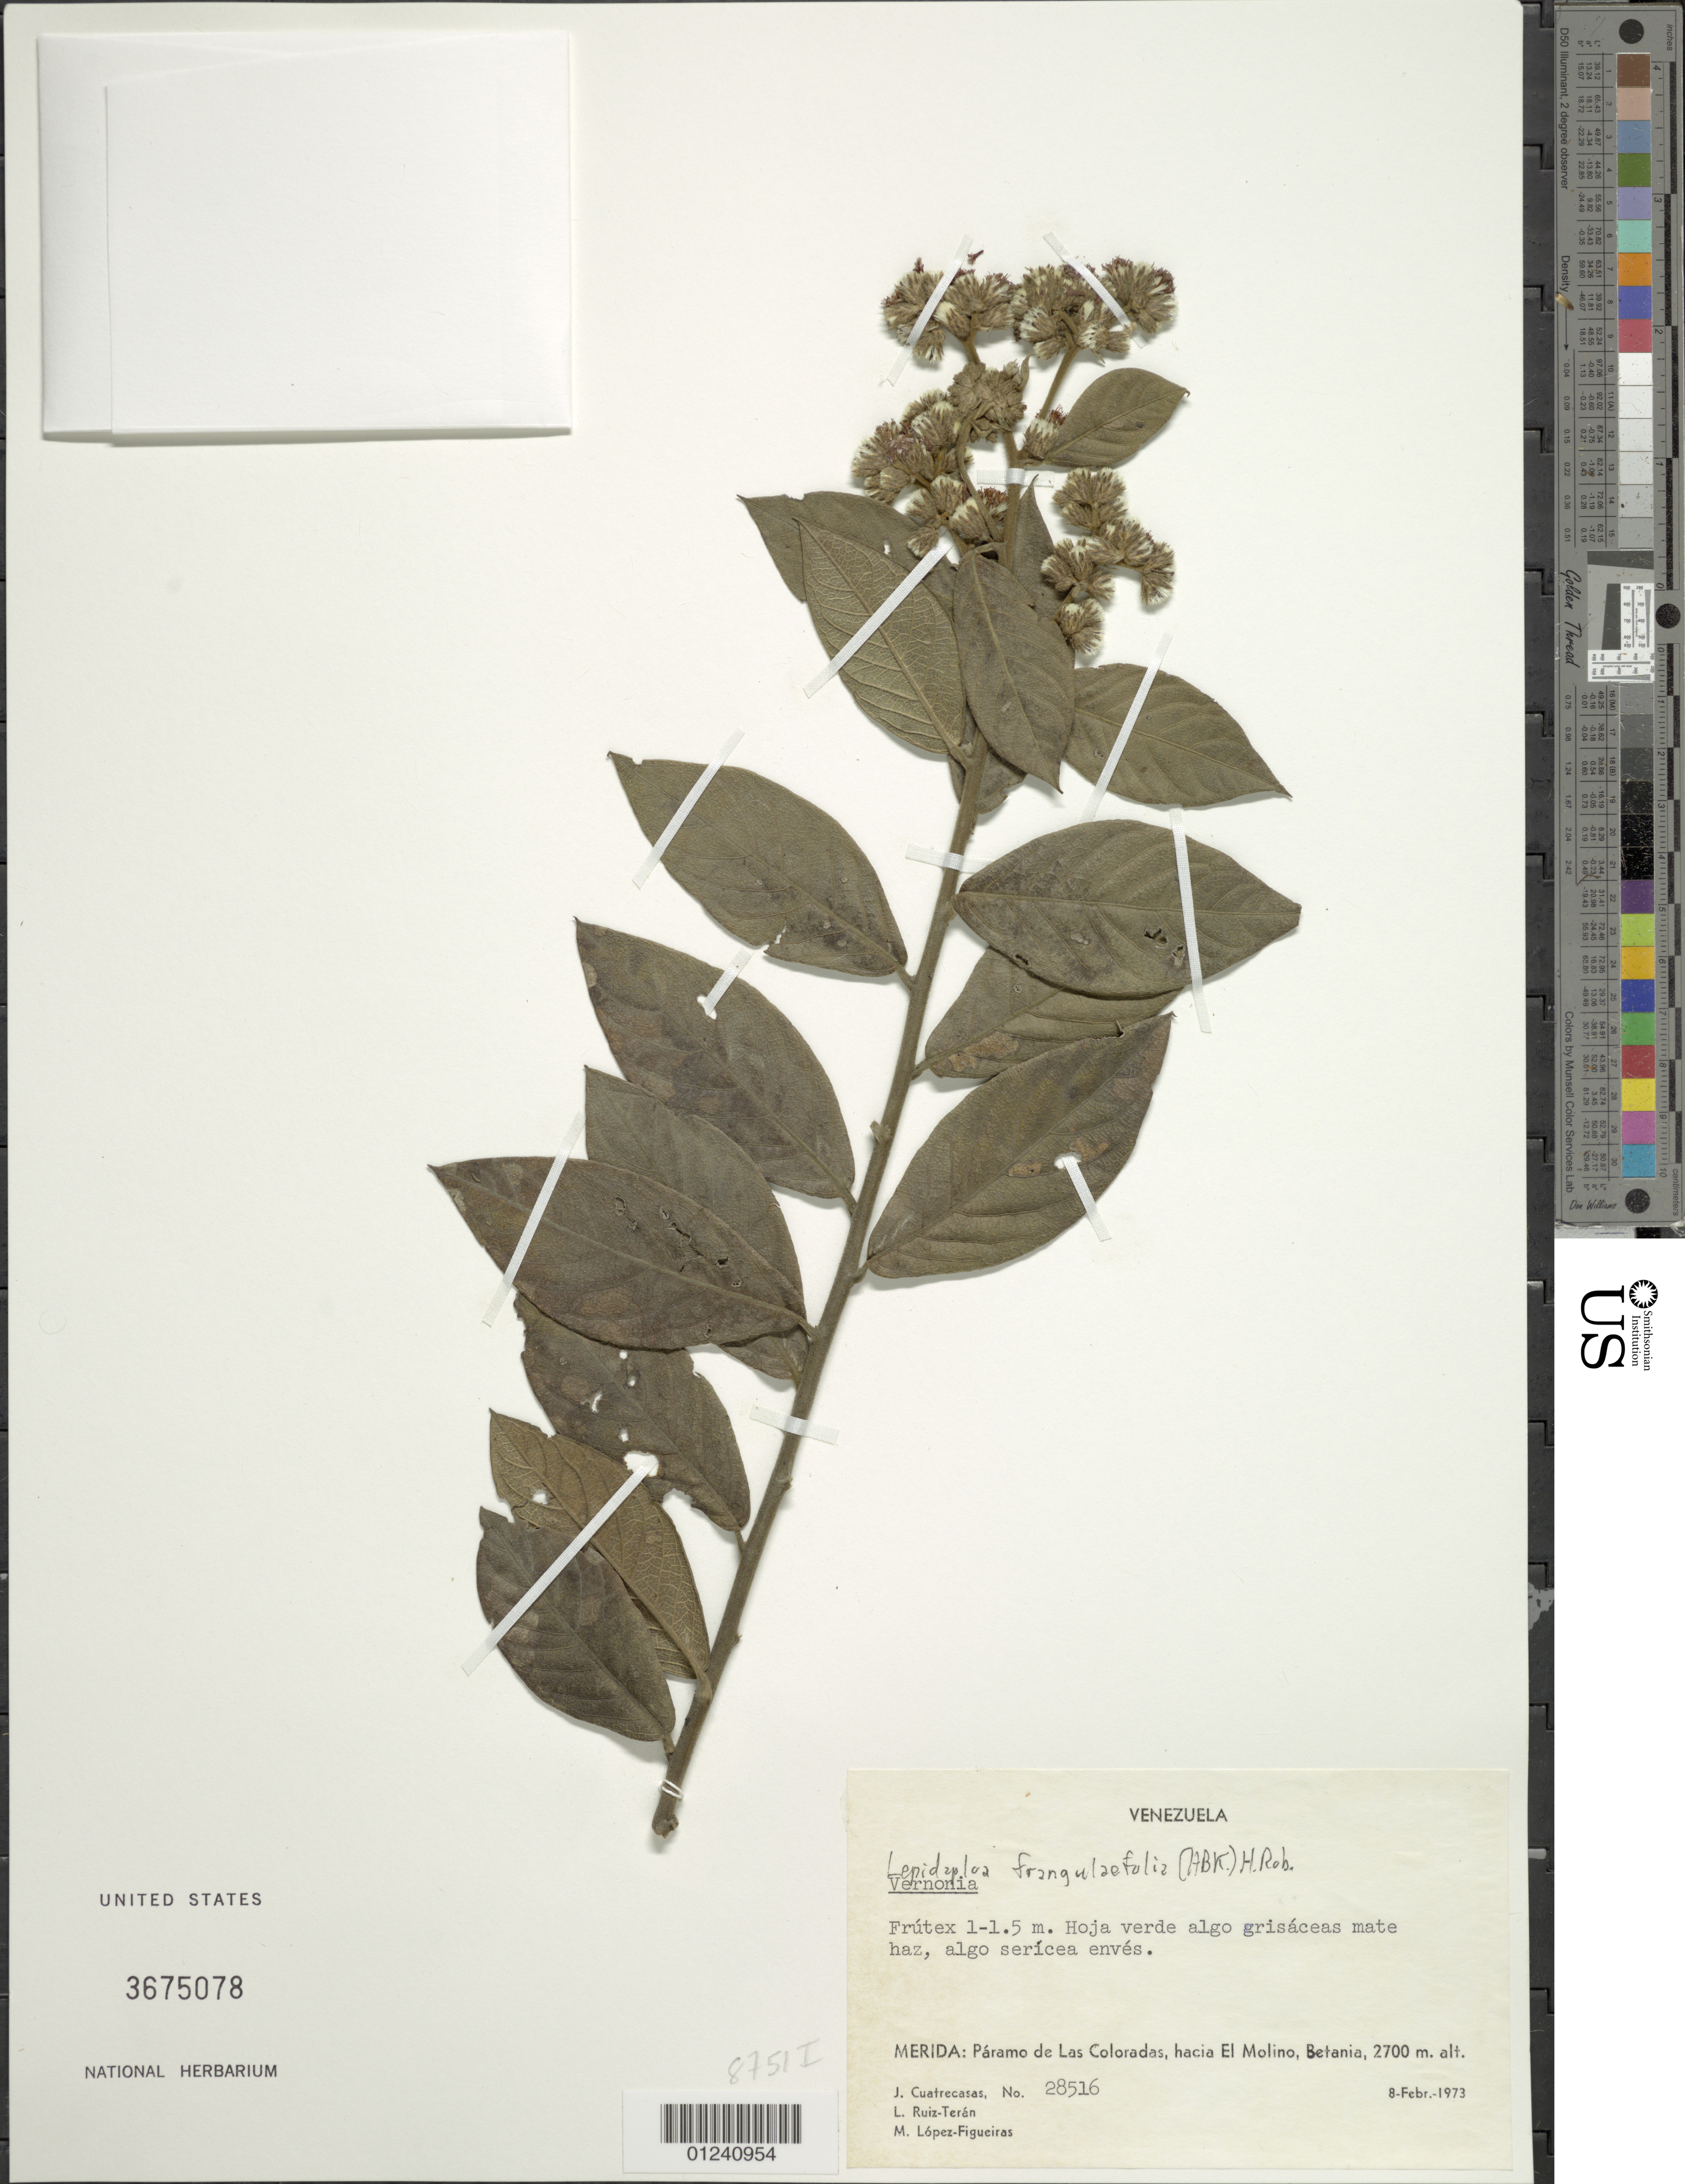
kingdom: Plantae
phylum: Tracheophyta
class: Magnoliopsida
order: Asterales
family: Asteraceae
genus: Lepidaploa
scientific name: Lepidaploa frangulaefolia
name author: (Kunth) H. Rob.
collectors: J. Cuatrecasas, L. E. Ruíz-Terán & M. López Figueiras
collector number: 28516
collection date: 1973-02-08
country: Venezuela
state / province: Mérida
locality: Paramo de Las Coloradas, hacia El Molino, Betania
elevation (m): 2700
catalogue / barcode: US 3675078